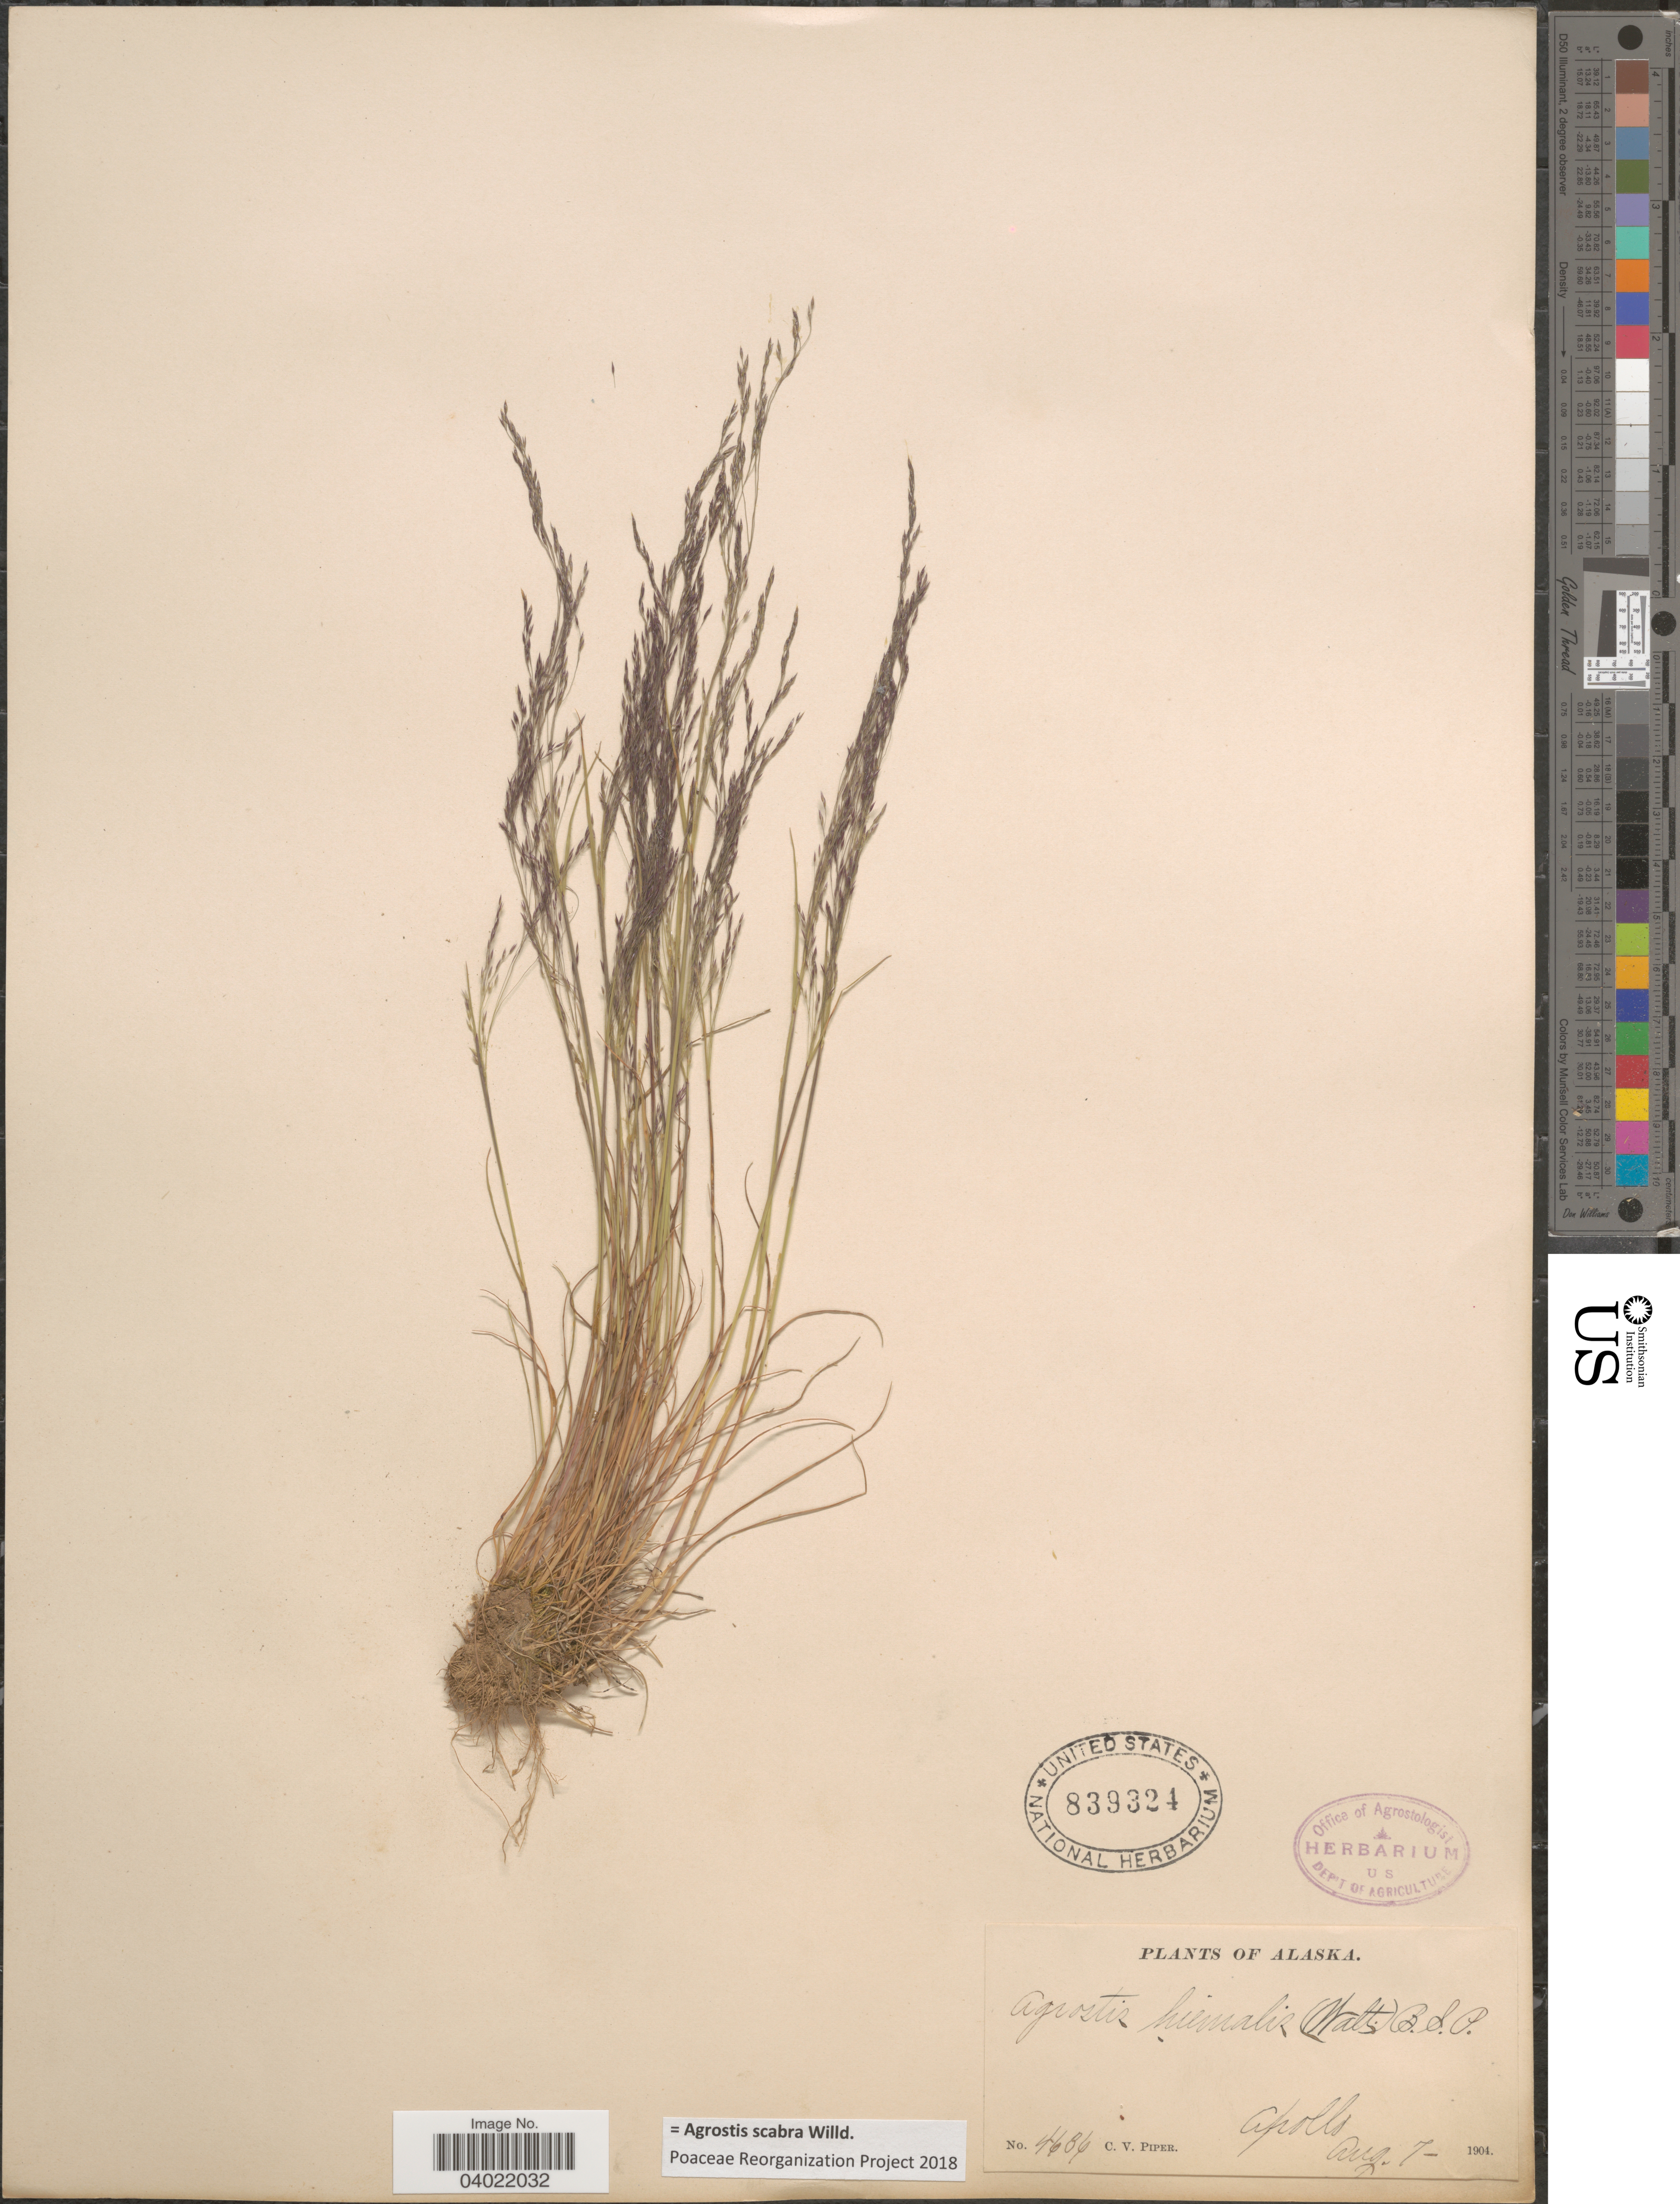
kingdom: Plantae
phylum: Tracheophyta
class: Liliopsida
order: Poales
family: Poaceae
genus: Agrostis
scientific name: Agrostis scabra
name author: Willd.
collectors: C. V. Piper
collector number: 4636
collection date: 1904-08-07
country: United States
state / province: Alaska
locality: Apollo.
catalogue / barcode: US 839324